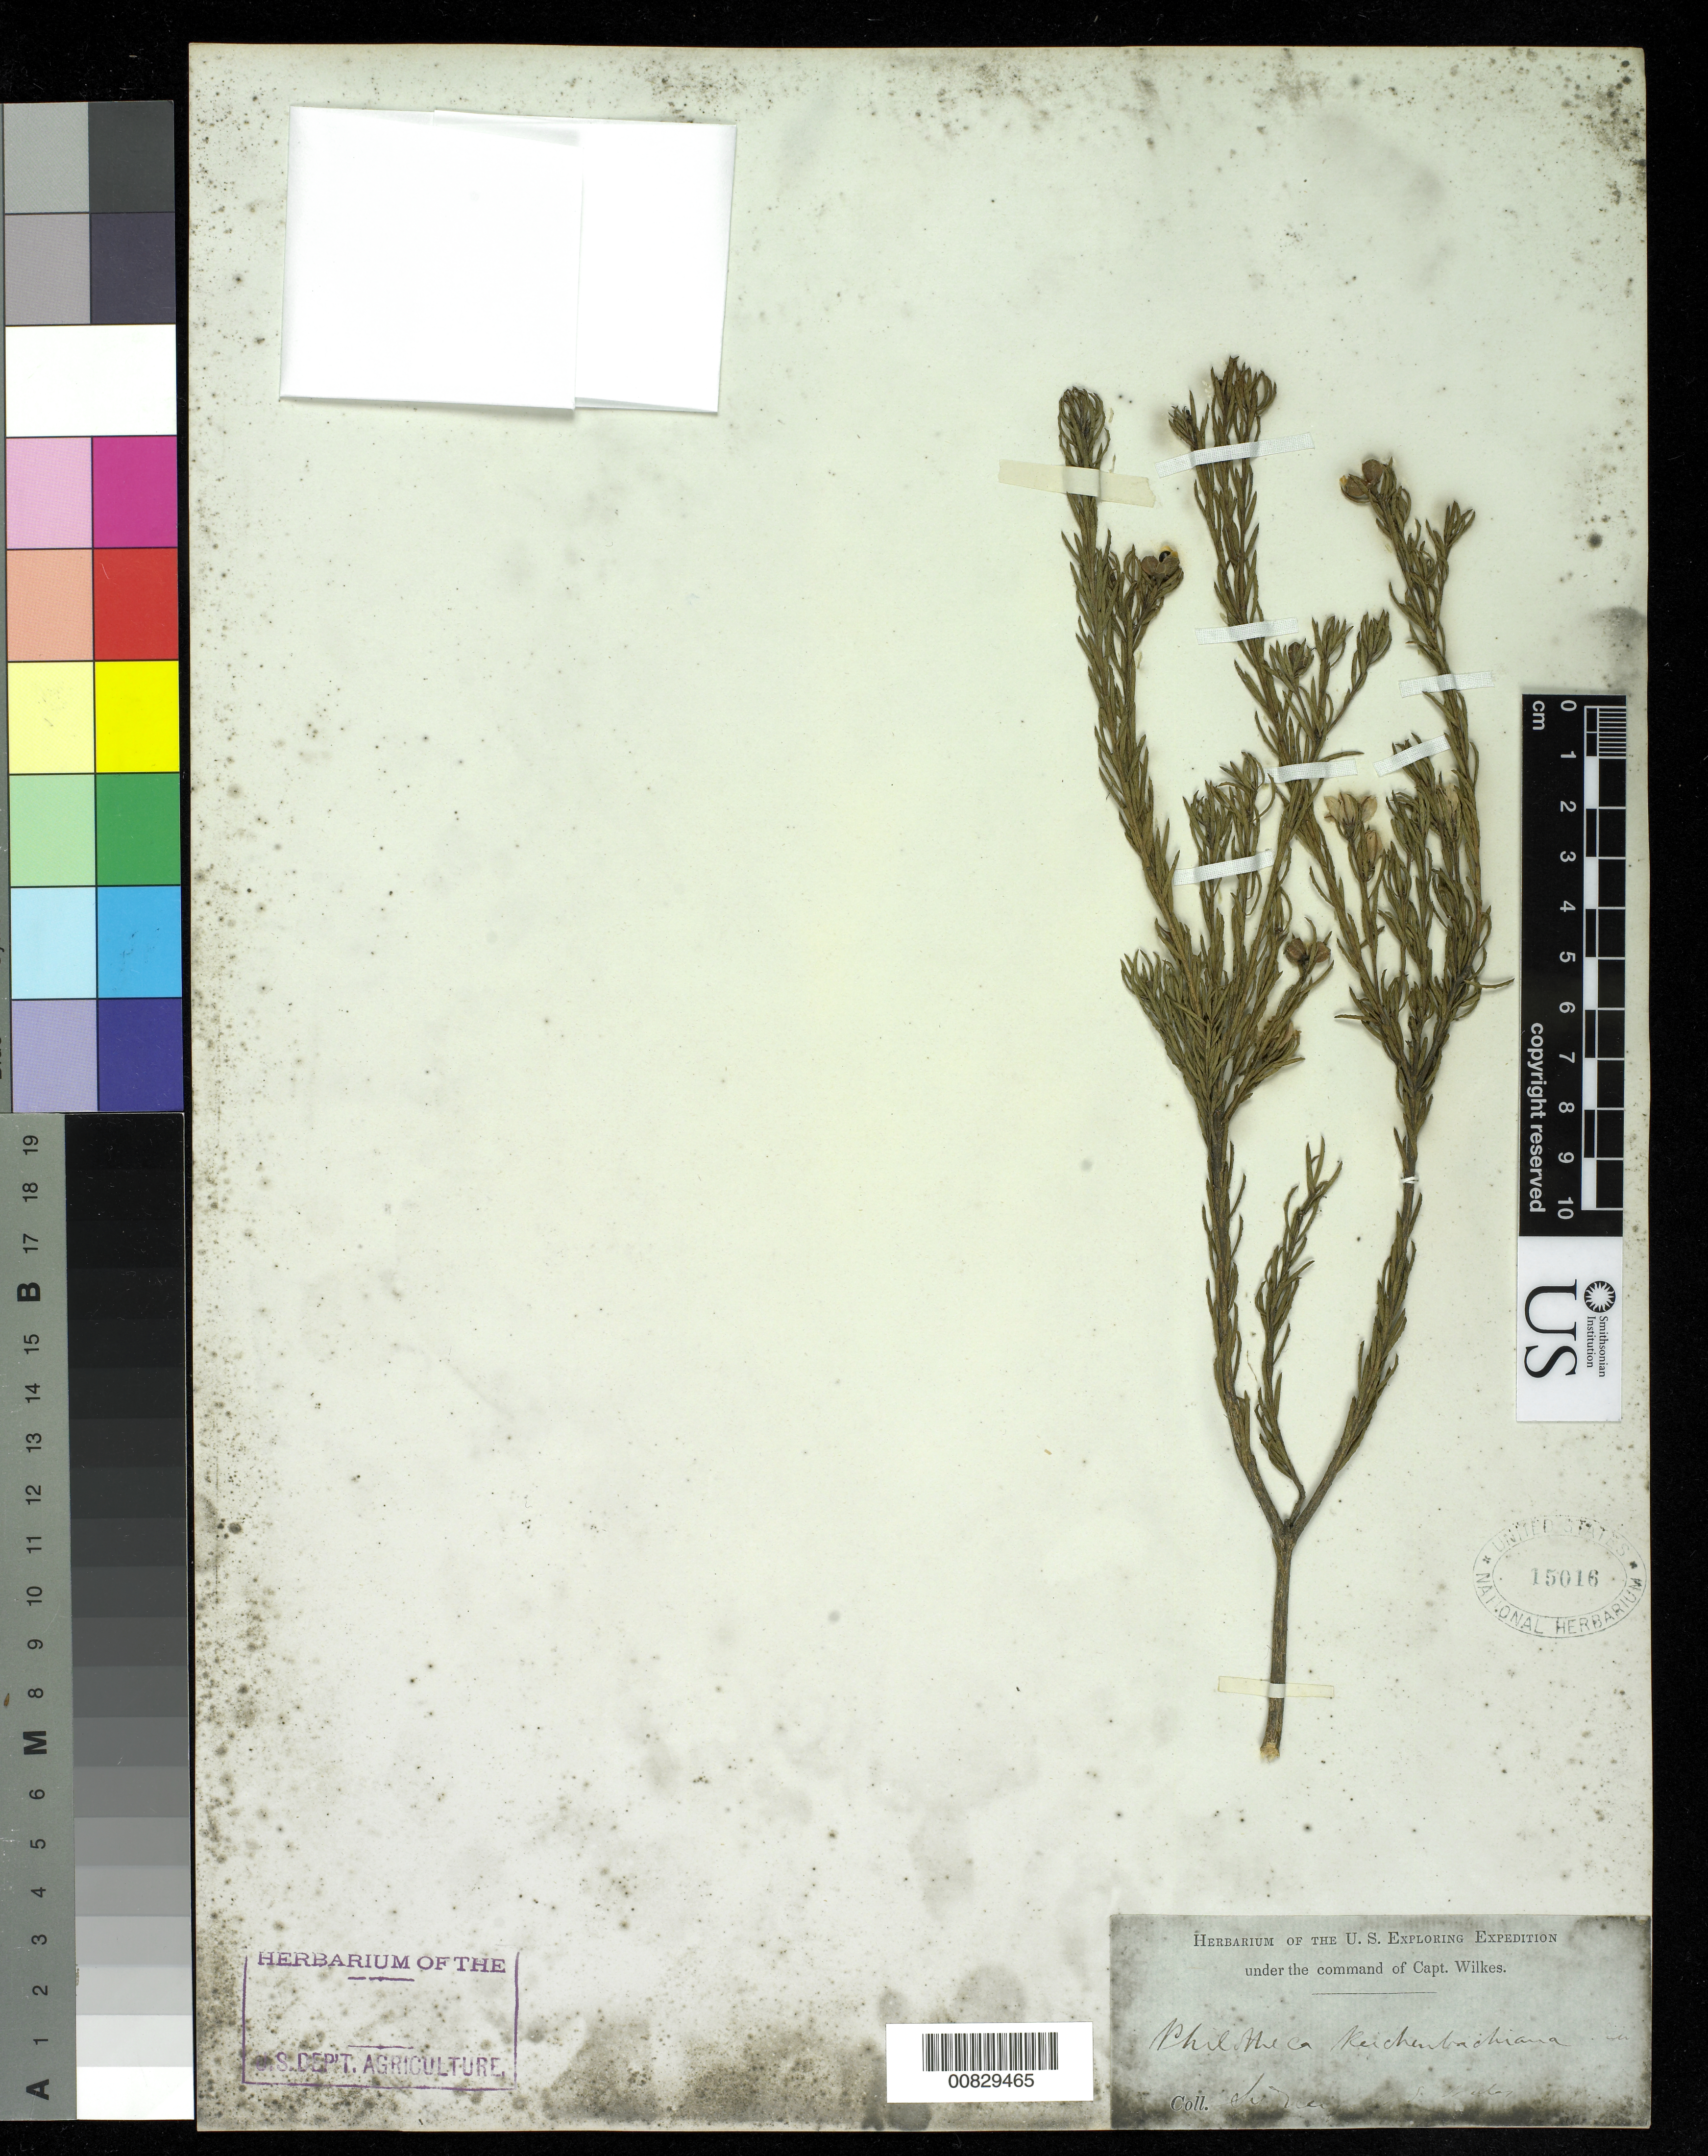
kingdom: Plantae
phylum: Tracheophyta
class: Magnoliopsida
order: Sapindales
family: Rutaceae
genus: Philotheca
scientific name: Philotheca reichenbachiana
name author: Sieber ex Spreng.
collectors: Wilkes Explor. Exped.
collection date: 1838/1842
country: Australia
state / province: New South Wales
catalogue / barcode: US 15016